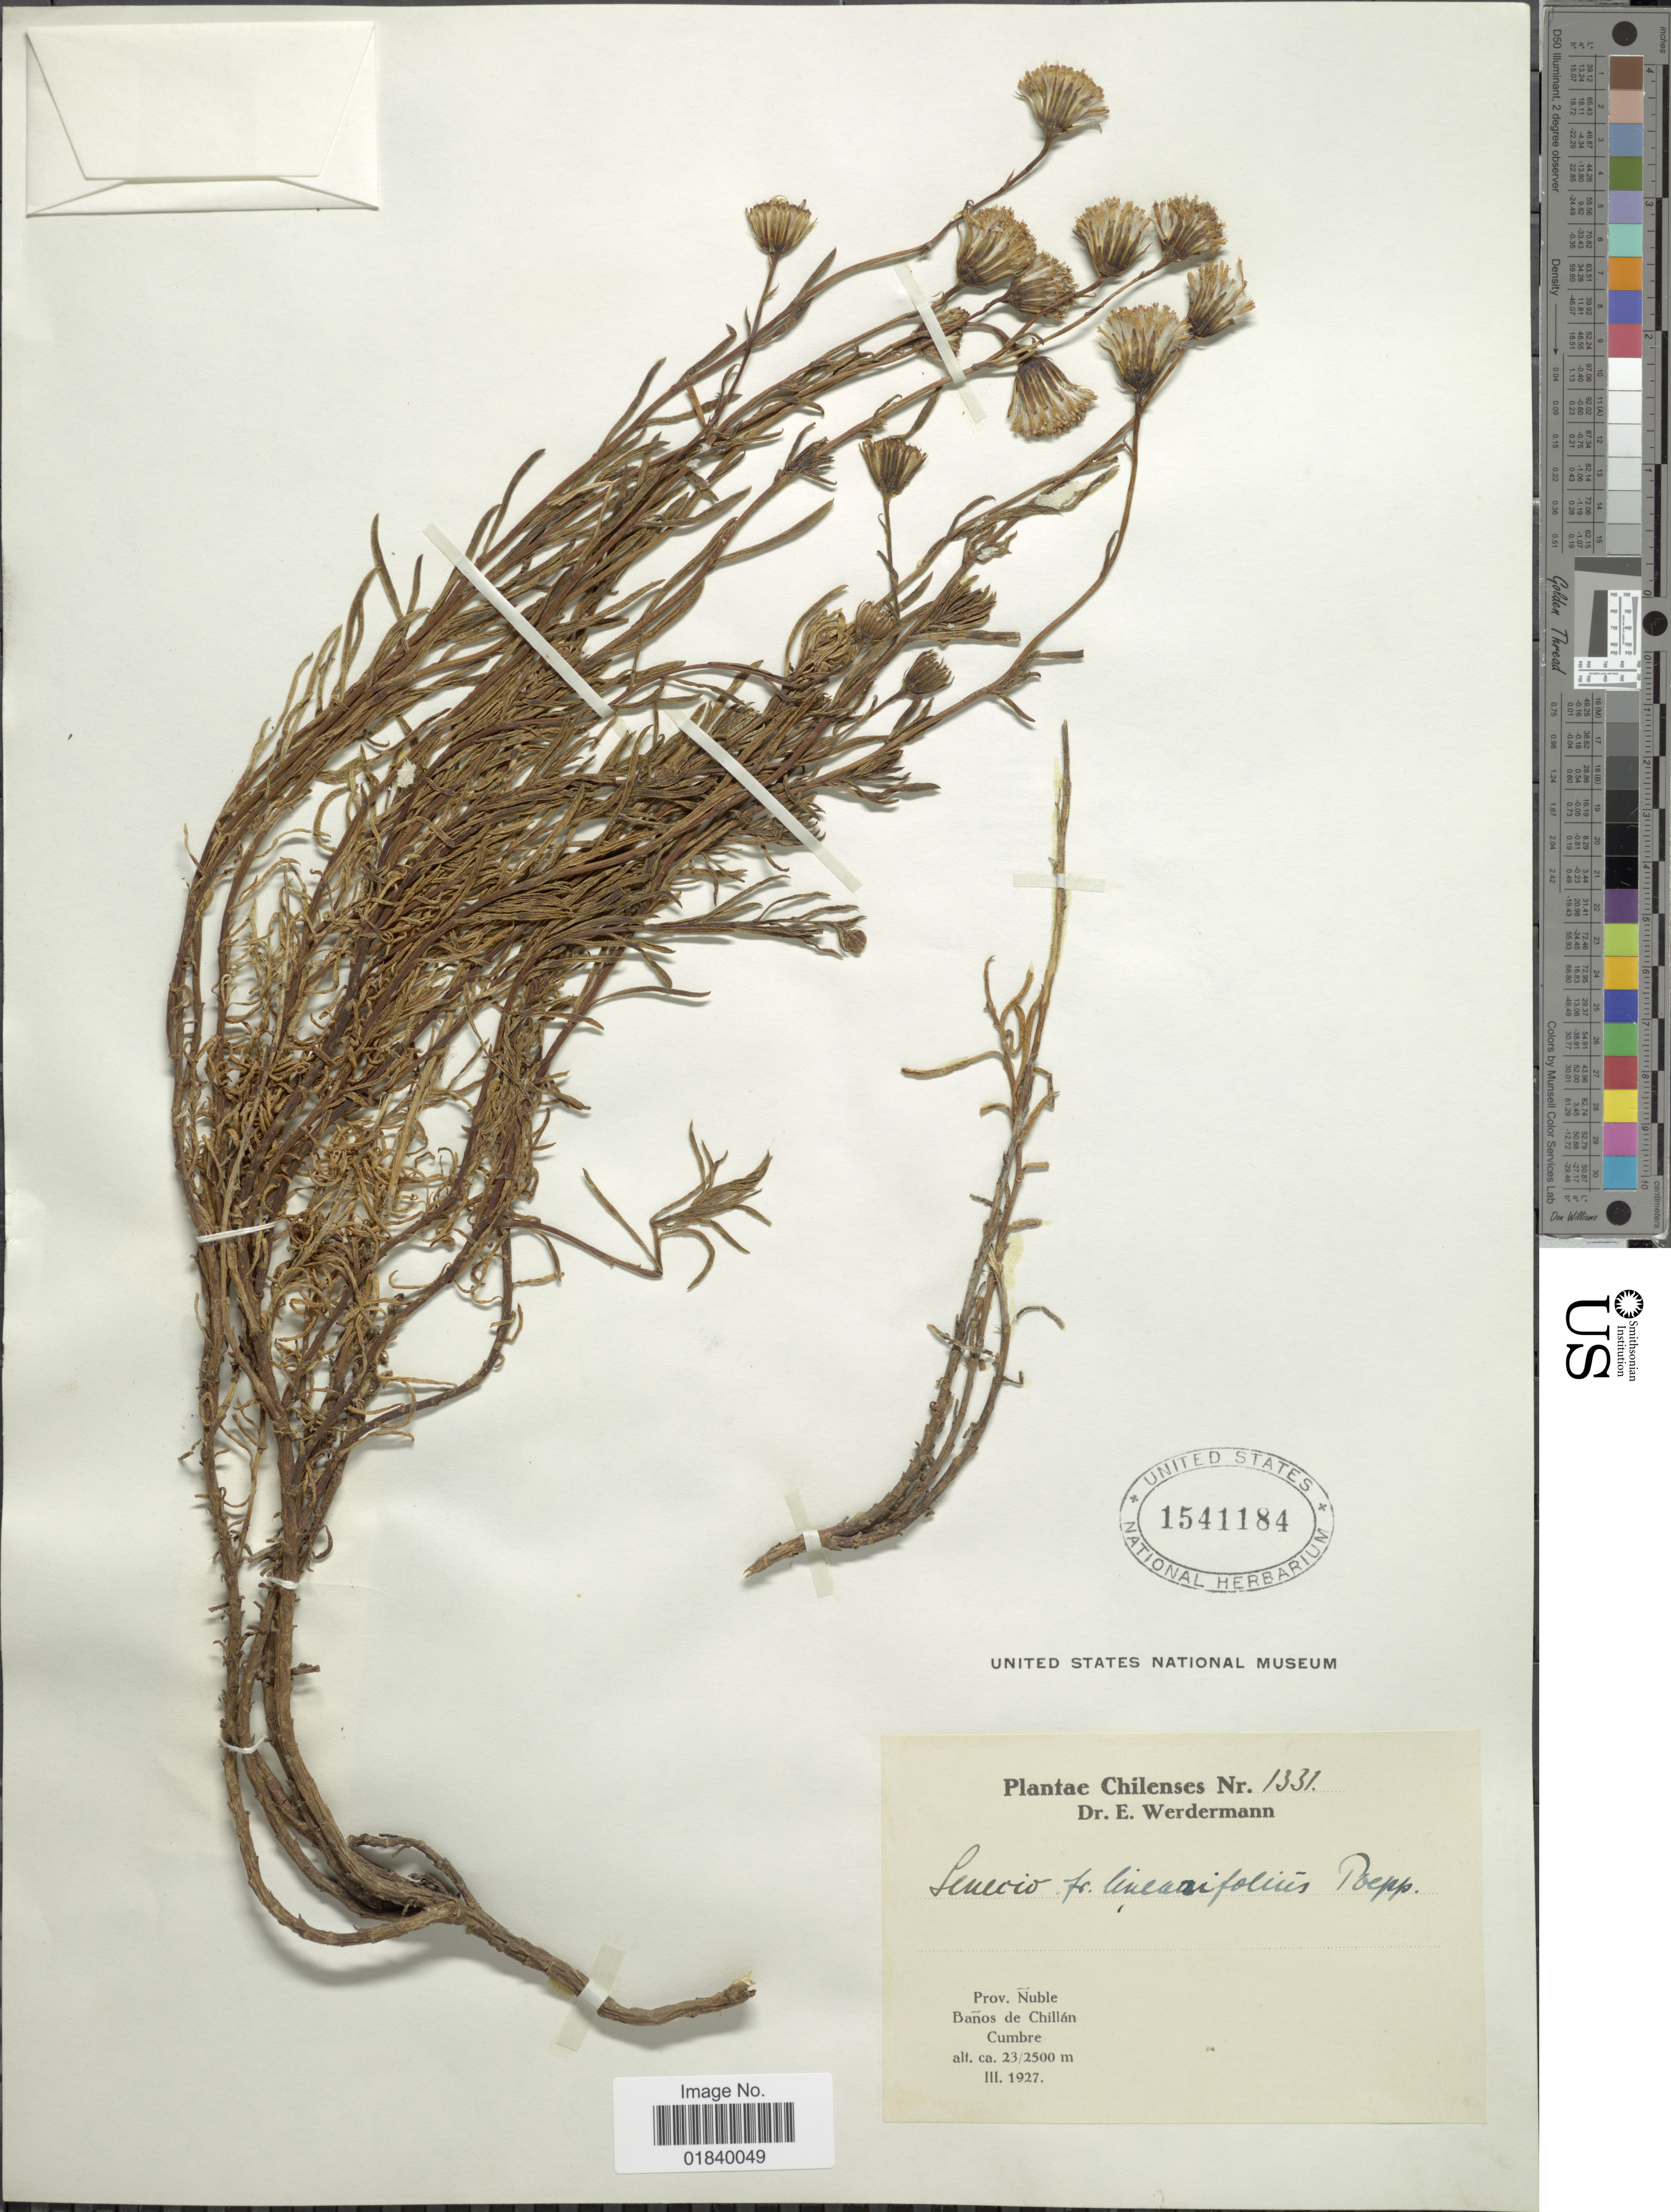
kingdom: Plantae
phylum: Tracheophyta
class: Magnoliopsida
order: Asterales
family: Asteraceae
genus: Senecio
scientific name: Senecio linariifolius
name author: Poepp. ex DC.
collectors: E. Werdermann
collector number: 1331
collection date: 1927-03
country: Chile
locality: Prov. Nuble. Banos de Chillan. Cumbre.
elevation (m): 2300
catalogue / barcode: US 1541184